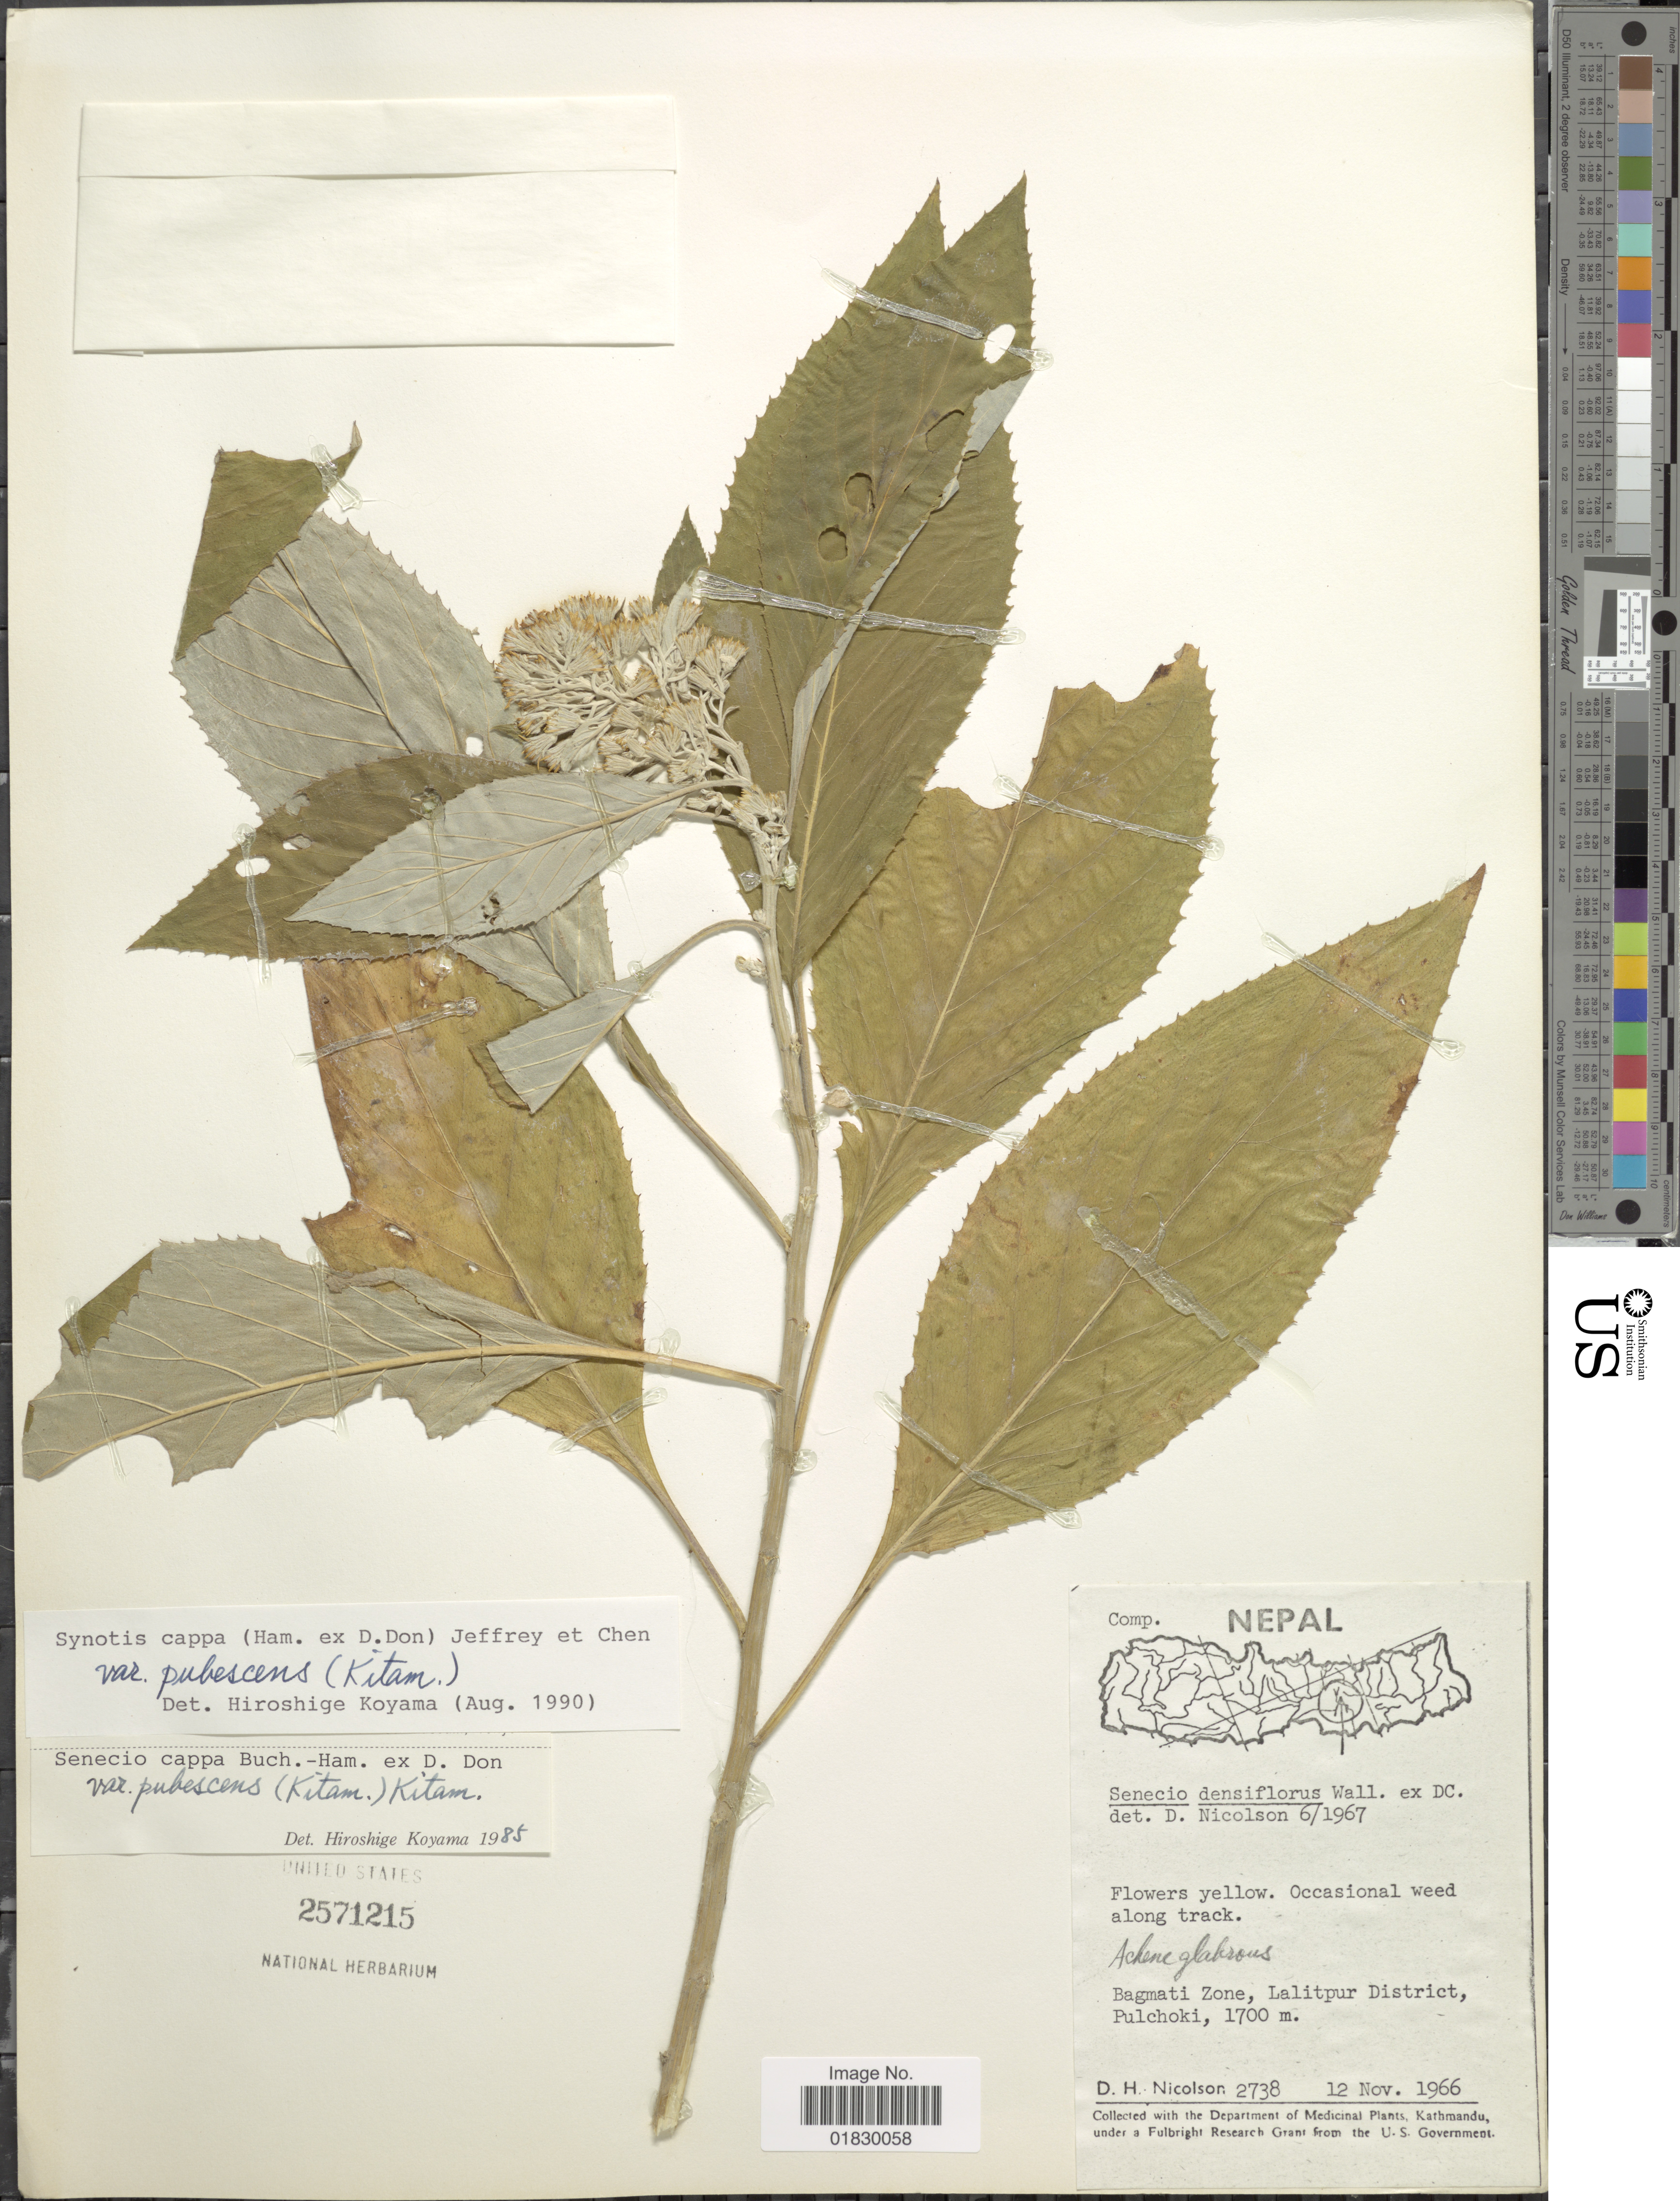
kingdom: Plantae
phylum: Tracheophyta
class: Magnoliopsida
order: Asterales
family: Asteraceae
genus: Synotis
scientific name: Synotis cappa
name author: (Buch.-Ham. ex D. Don) C. Jeffrey & Y.L. Chen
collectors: D. H. Nicolson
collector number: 2738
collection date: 1966-11-12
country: Nepal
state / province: Bagmati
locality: Nepal, Bagmati Zone, Lalitpur District, Pulchoki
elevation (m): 1700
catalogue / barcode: US 2571215